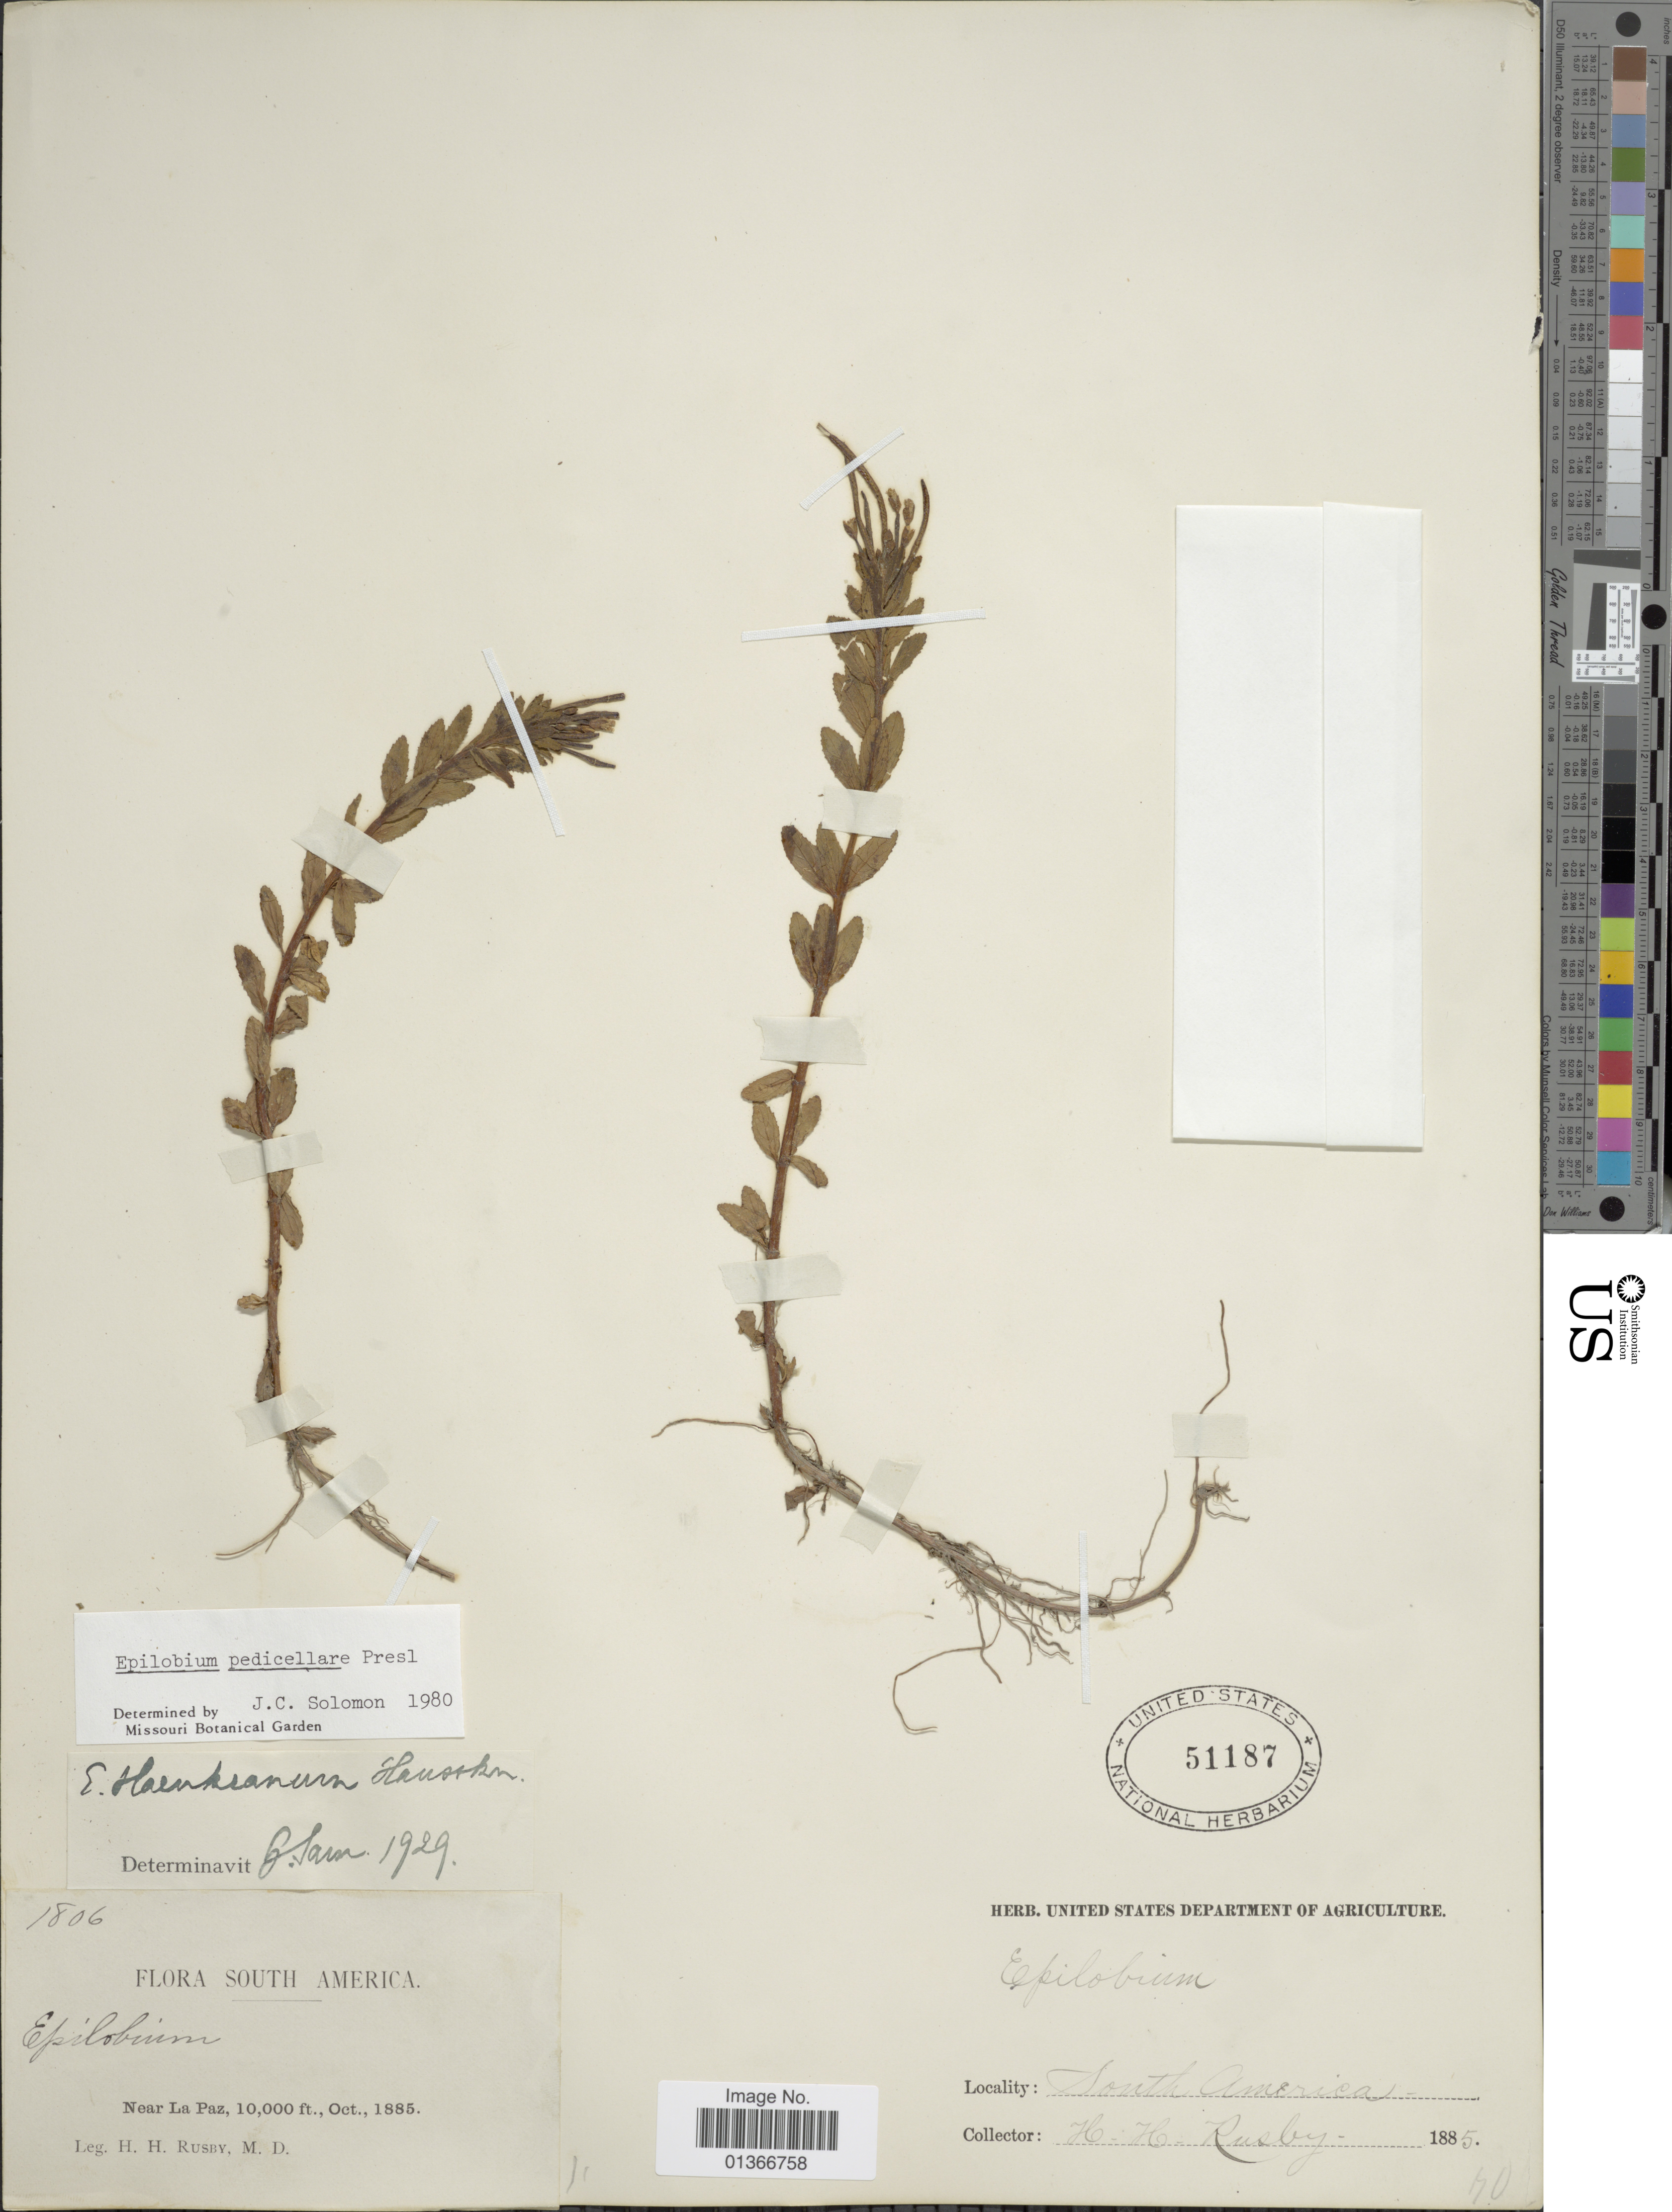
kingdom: Plantae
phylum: Tracheophyta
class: Magnoliopsida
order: Myrtales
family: Onagraceae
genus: Epilobium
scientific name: Epilobium pedicellare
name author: C. Presl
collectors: H. H. Rusby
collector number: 1806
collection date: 1885-10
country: Bolivia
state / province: La Paz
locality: Near La Paz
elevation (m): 3048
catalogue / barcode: US 51187